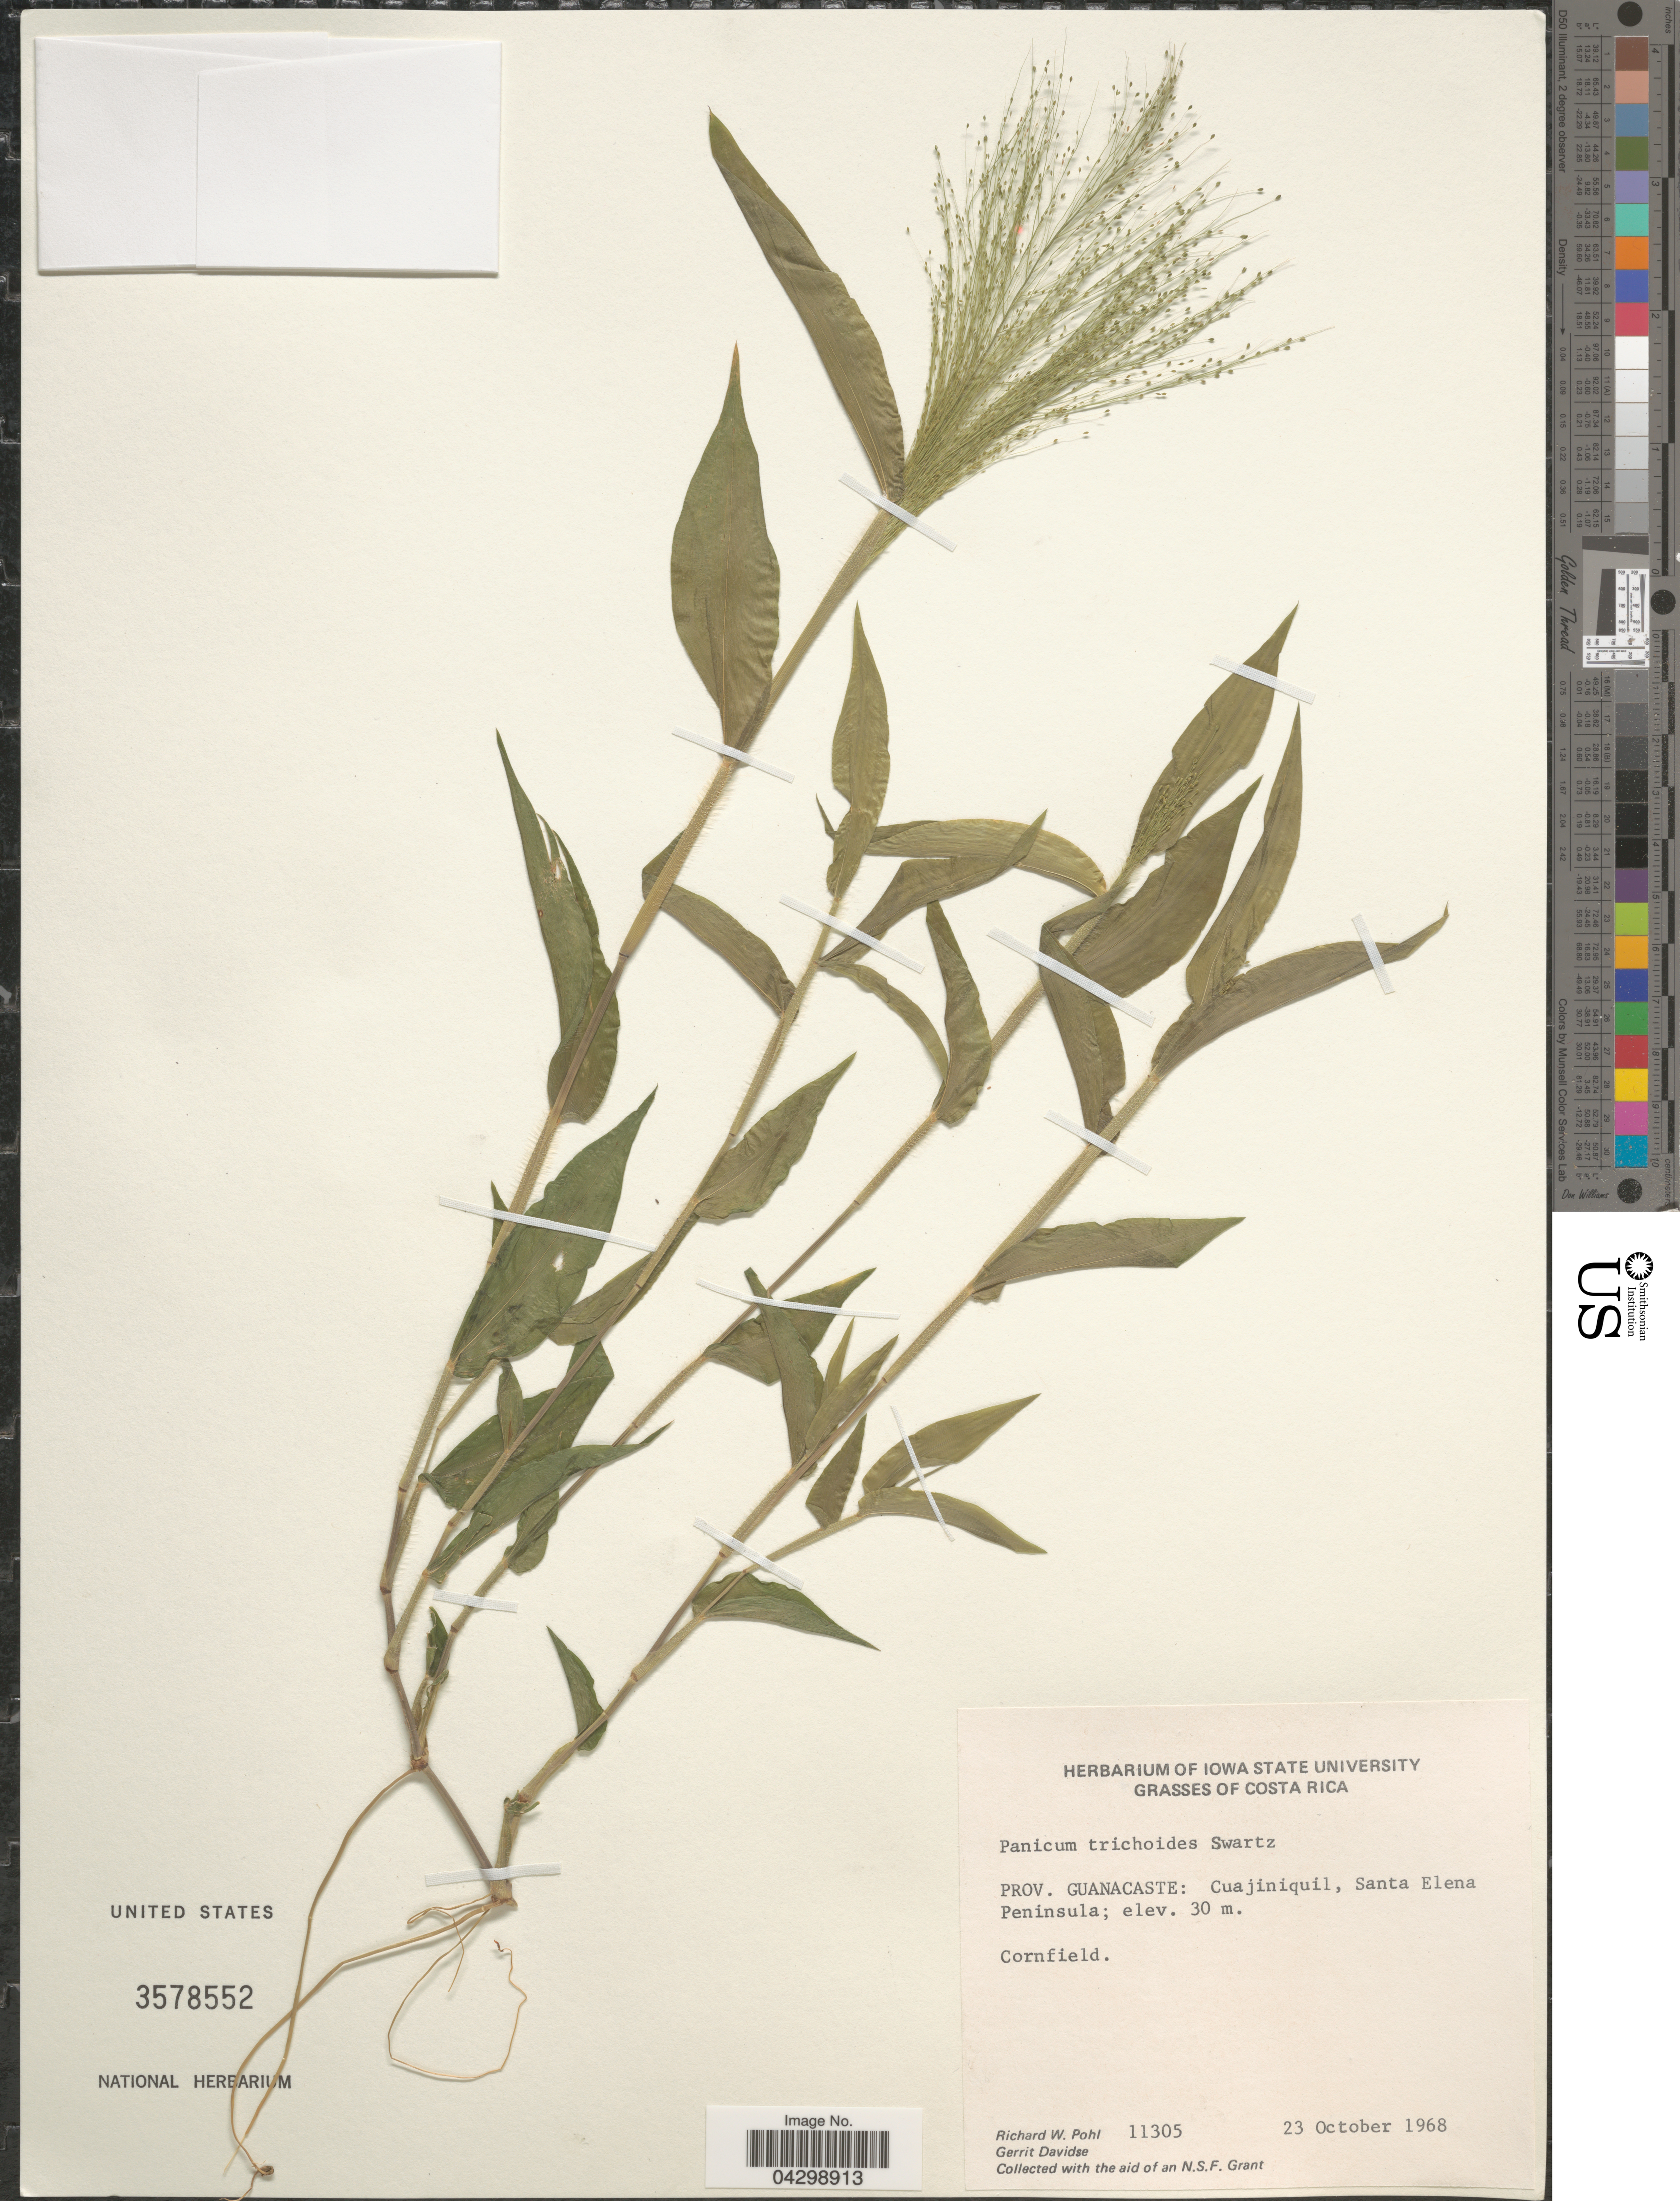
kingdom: Plantae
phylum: Tracheophyta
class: Liliopsida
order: Poales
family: Poaceae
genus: Panicum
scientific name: Panicum trichoides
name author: Sw.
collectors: R. W. Pohl & G. Davidse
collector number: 11305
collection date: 1968-10-23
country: Costa Rica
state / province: Guanacaste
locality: Cuajiniquil, Santa Elena Peninsula; Cornfield.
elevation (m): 30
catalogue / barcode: US 3578552